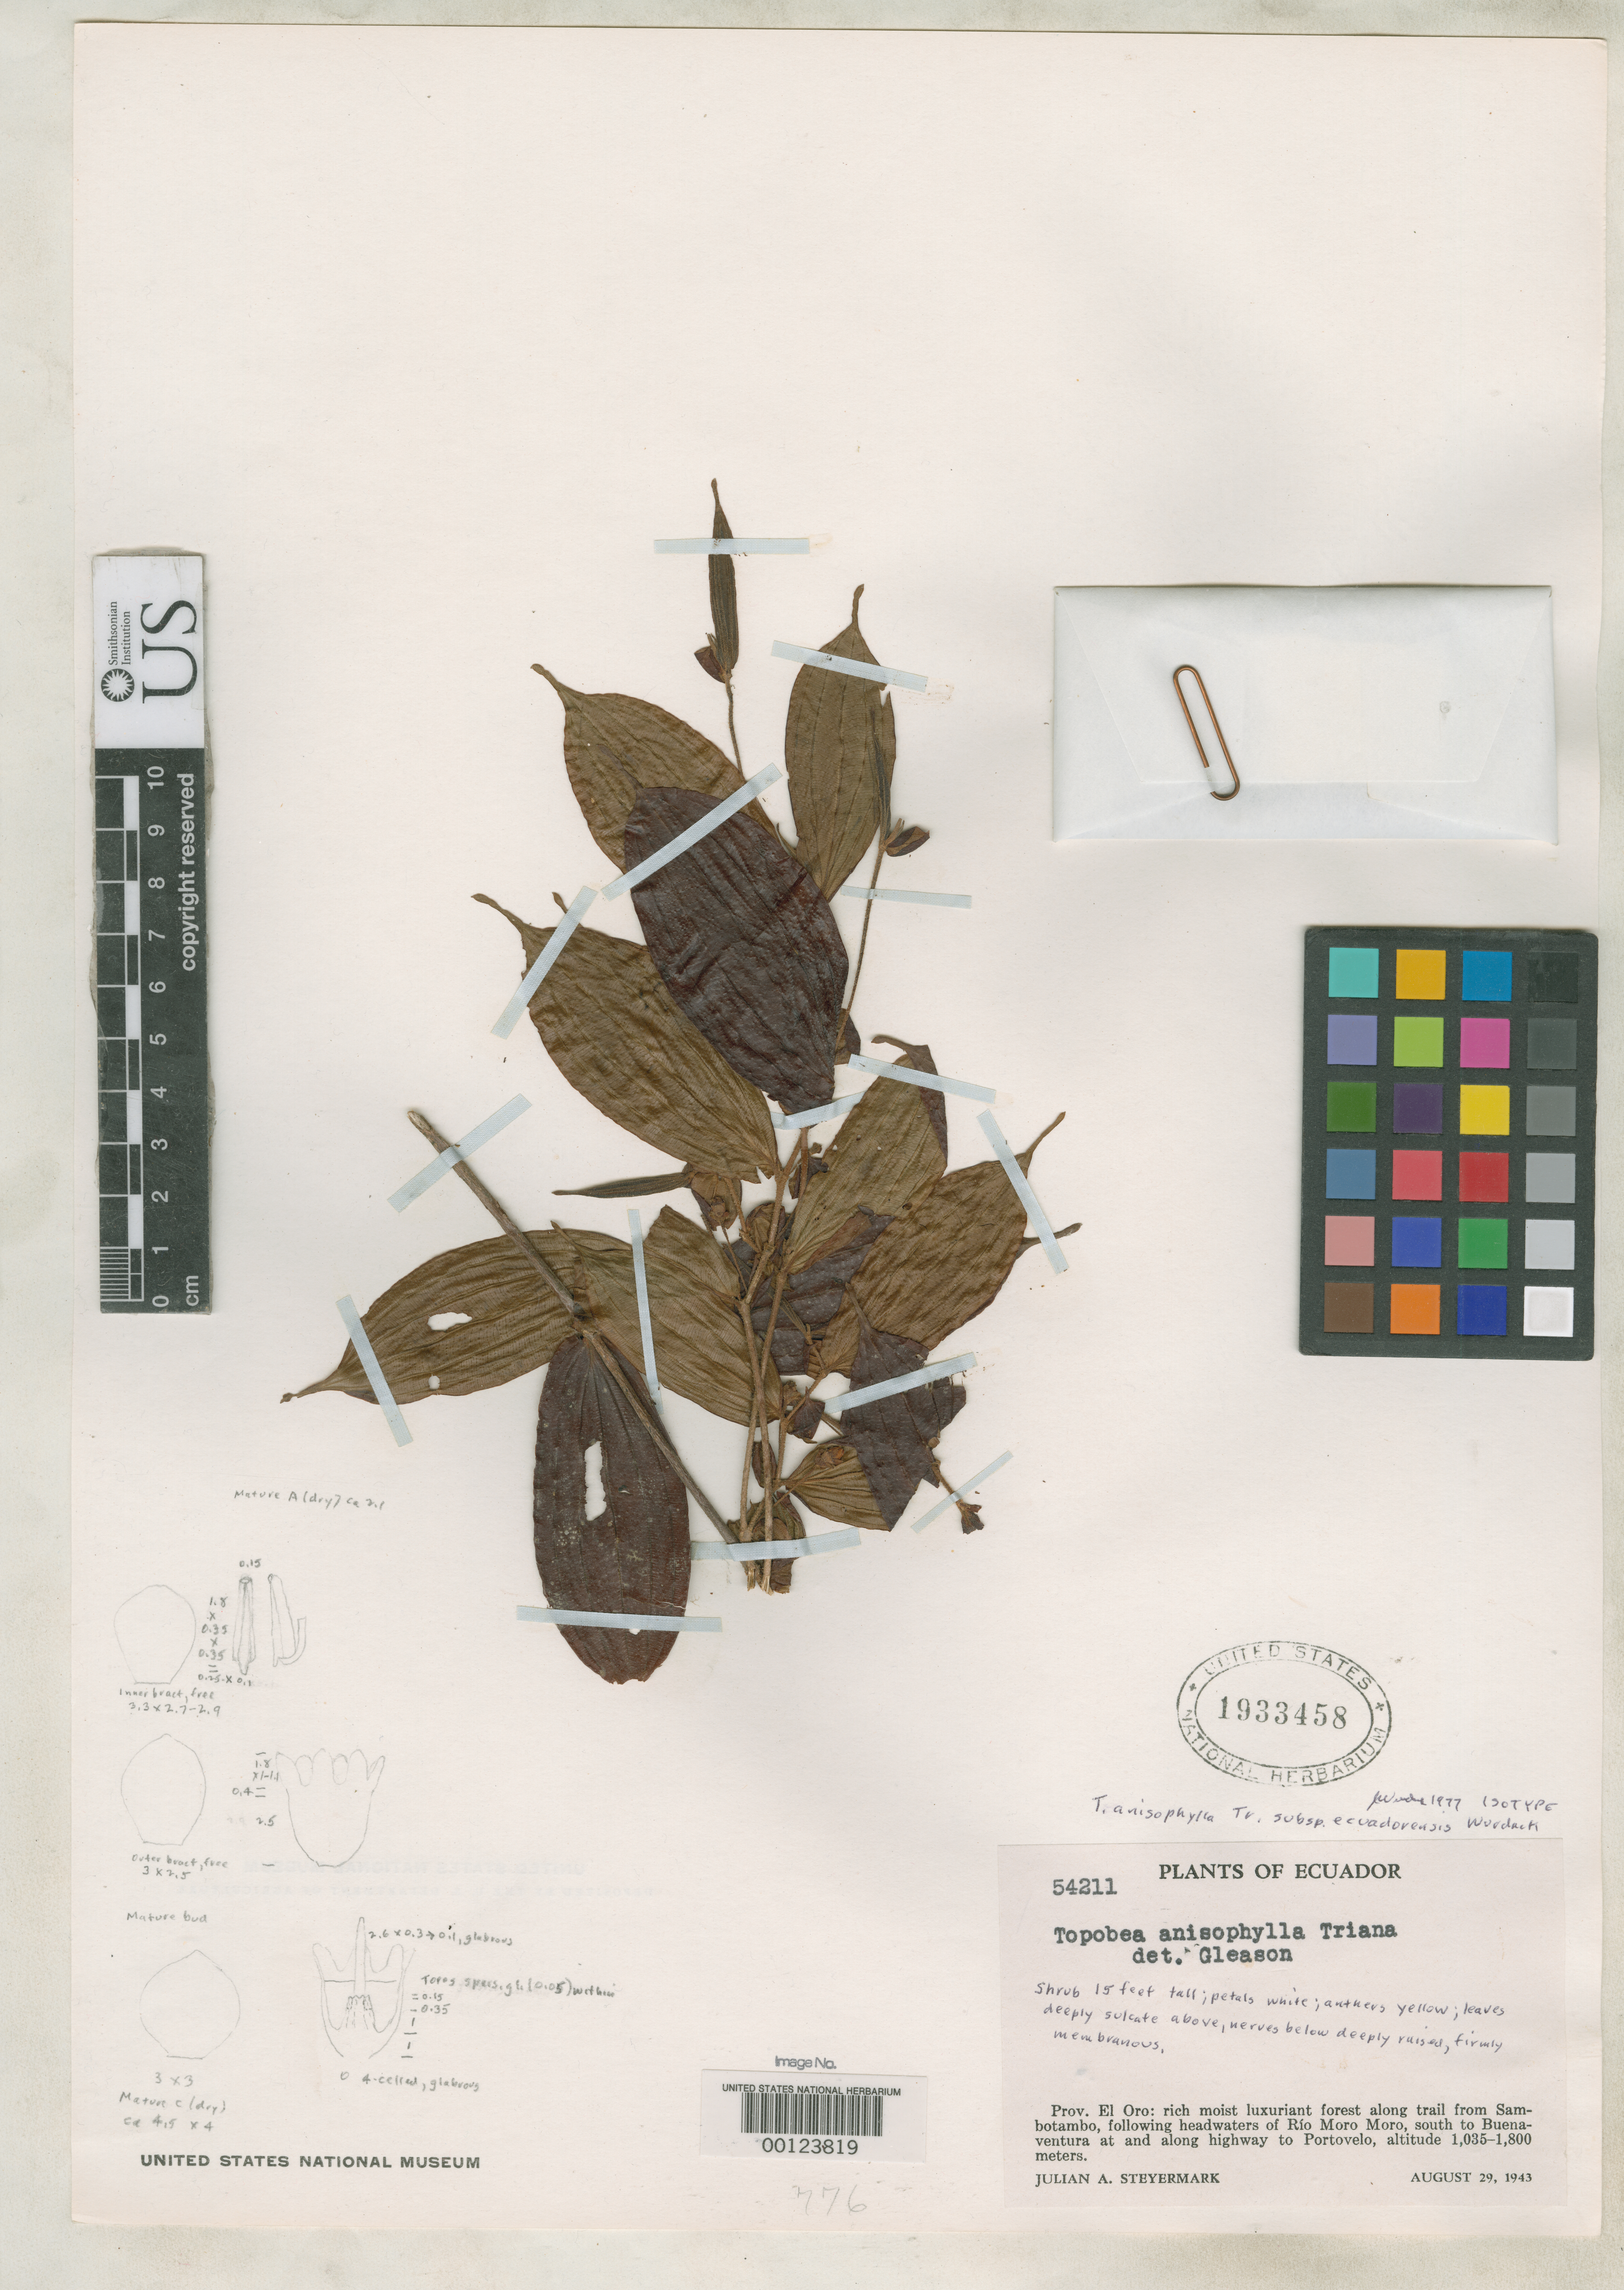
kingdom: Plantae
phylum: Tracheophyta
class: Magnoliopsida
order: Myrtales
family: Melastomataceae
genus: Topobea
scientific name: Topobea anisophylla subsp. ecuadorensis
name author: Wurdack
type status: Isotype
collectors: J. Steyermark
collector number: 54211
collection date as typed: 29 Aug 1943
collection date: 1943-08-29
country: Ecuador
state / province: El Oro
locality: Headwaters of Rio Moromoro, S to Buena Ventura at and along highway to Portovelo.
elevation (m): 1035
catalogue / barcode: US 1933458